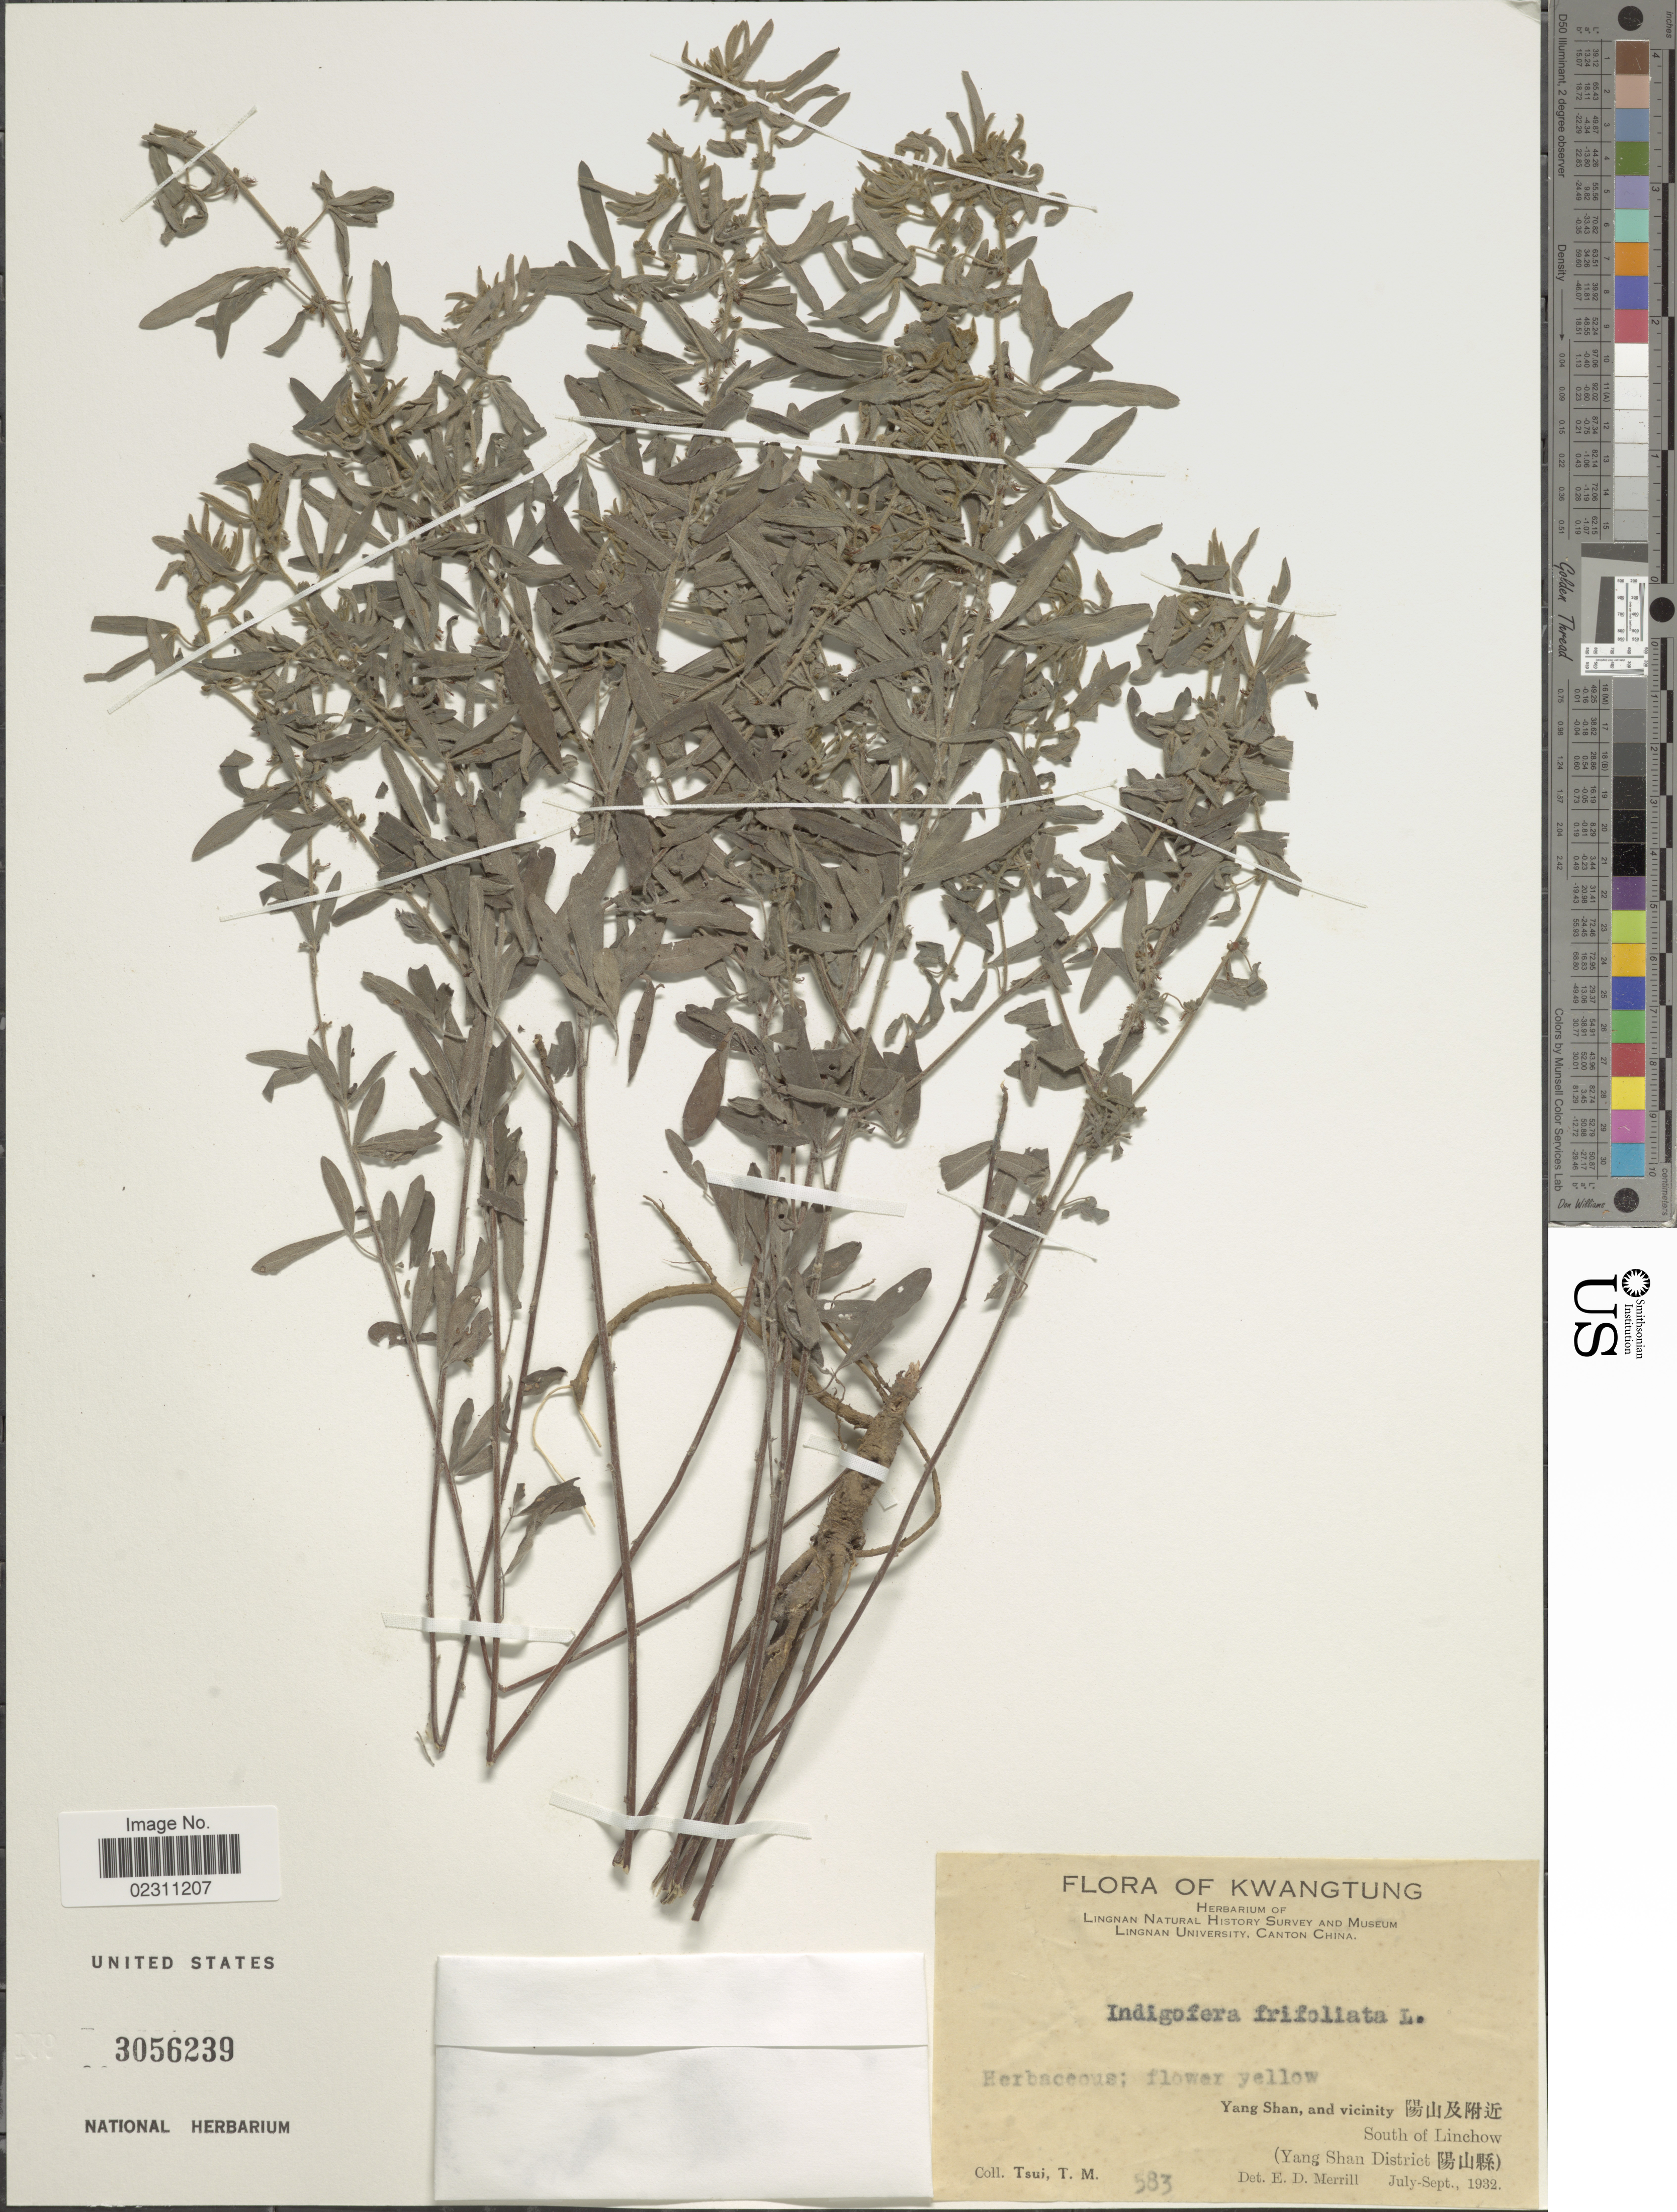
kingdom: Plantae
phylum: Tracheophyta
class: Magnoliopsida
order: Fabales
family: Fabaceae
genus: Indigofera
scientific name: Indigofera trifoliata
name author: L.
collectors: T. Tsui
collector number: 583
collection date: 1932-07/1932-09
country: China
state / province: Guangdong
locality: Kwangtung. Yang Shan, and vicinity X. South of Linchow. (Yang Shan District X)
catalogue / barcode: US 3056239